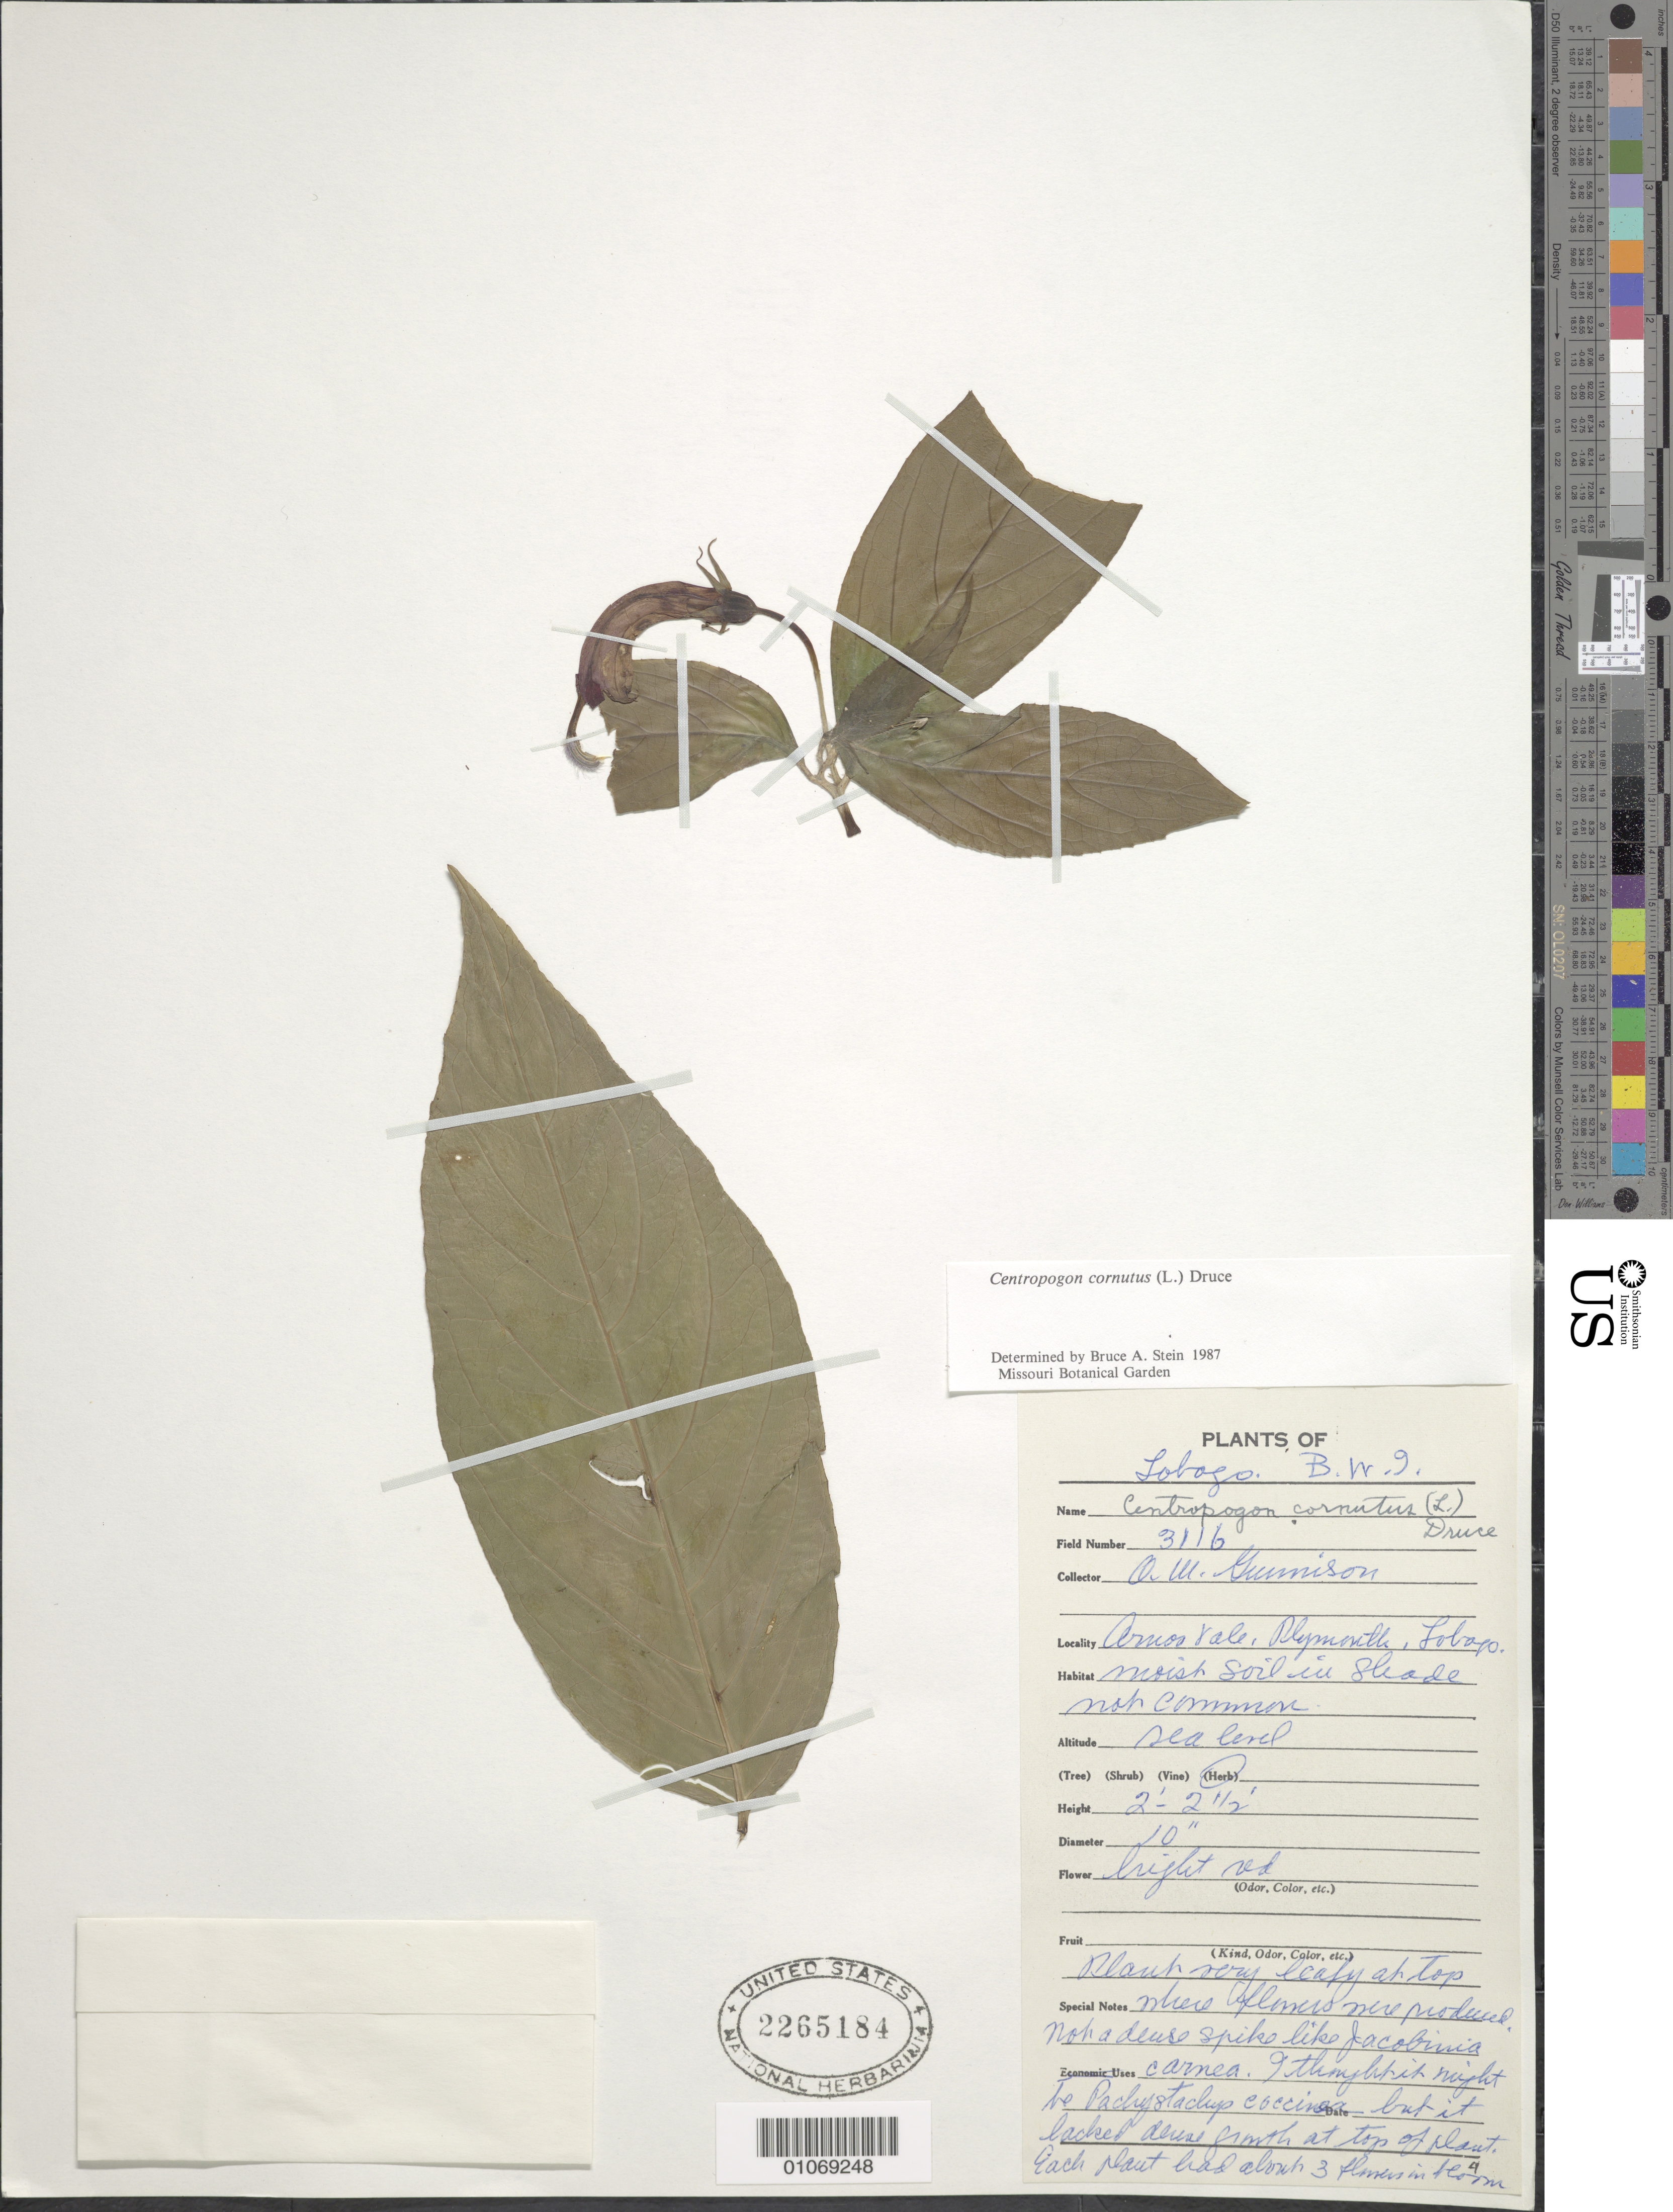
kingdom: Plantae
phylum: Tracheophyta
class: Magnoliopsida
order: Asterales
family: Campanulaceae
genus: Centropogon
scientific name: Centropogon cornutus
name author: (L.) Druce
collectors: Gunnison, O. M.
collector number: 3116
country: Trinidad and Tobago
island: Tobago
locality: Amos Vale, Plymouth. Moist soil in shade.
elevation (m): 0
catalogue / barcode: US 2265184